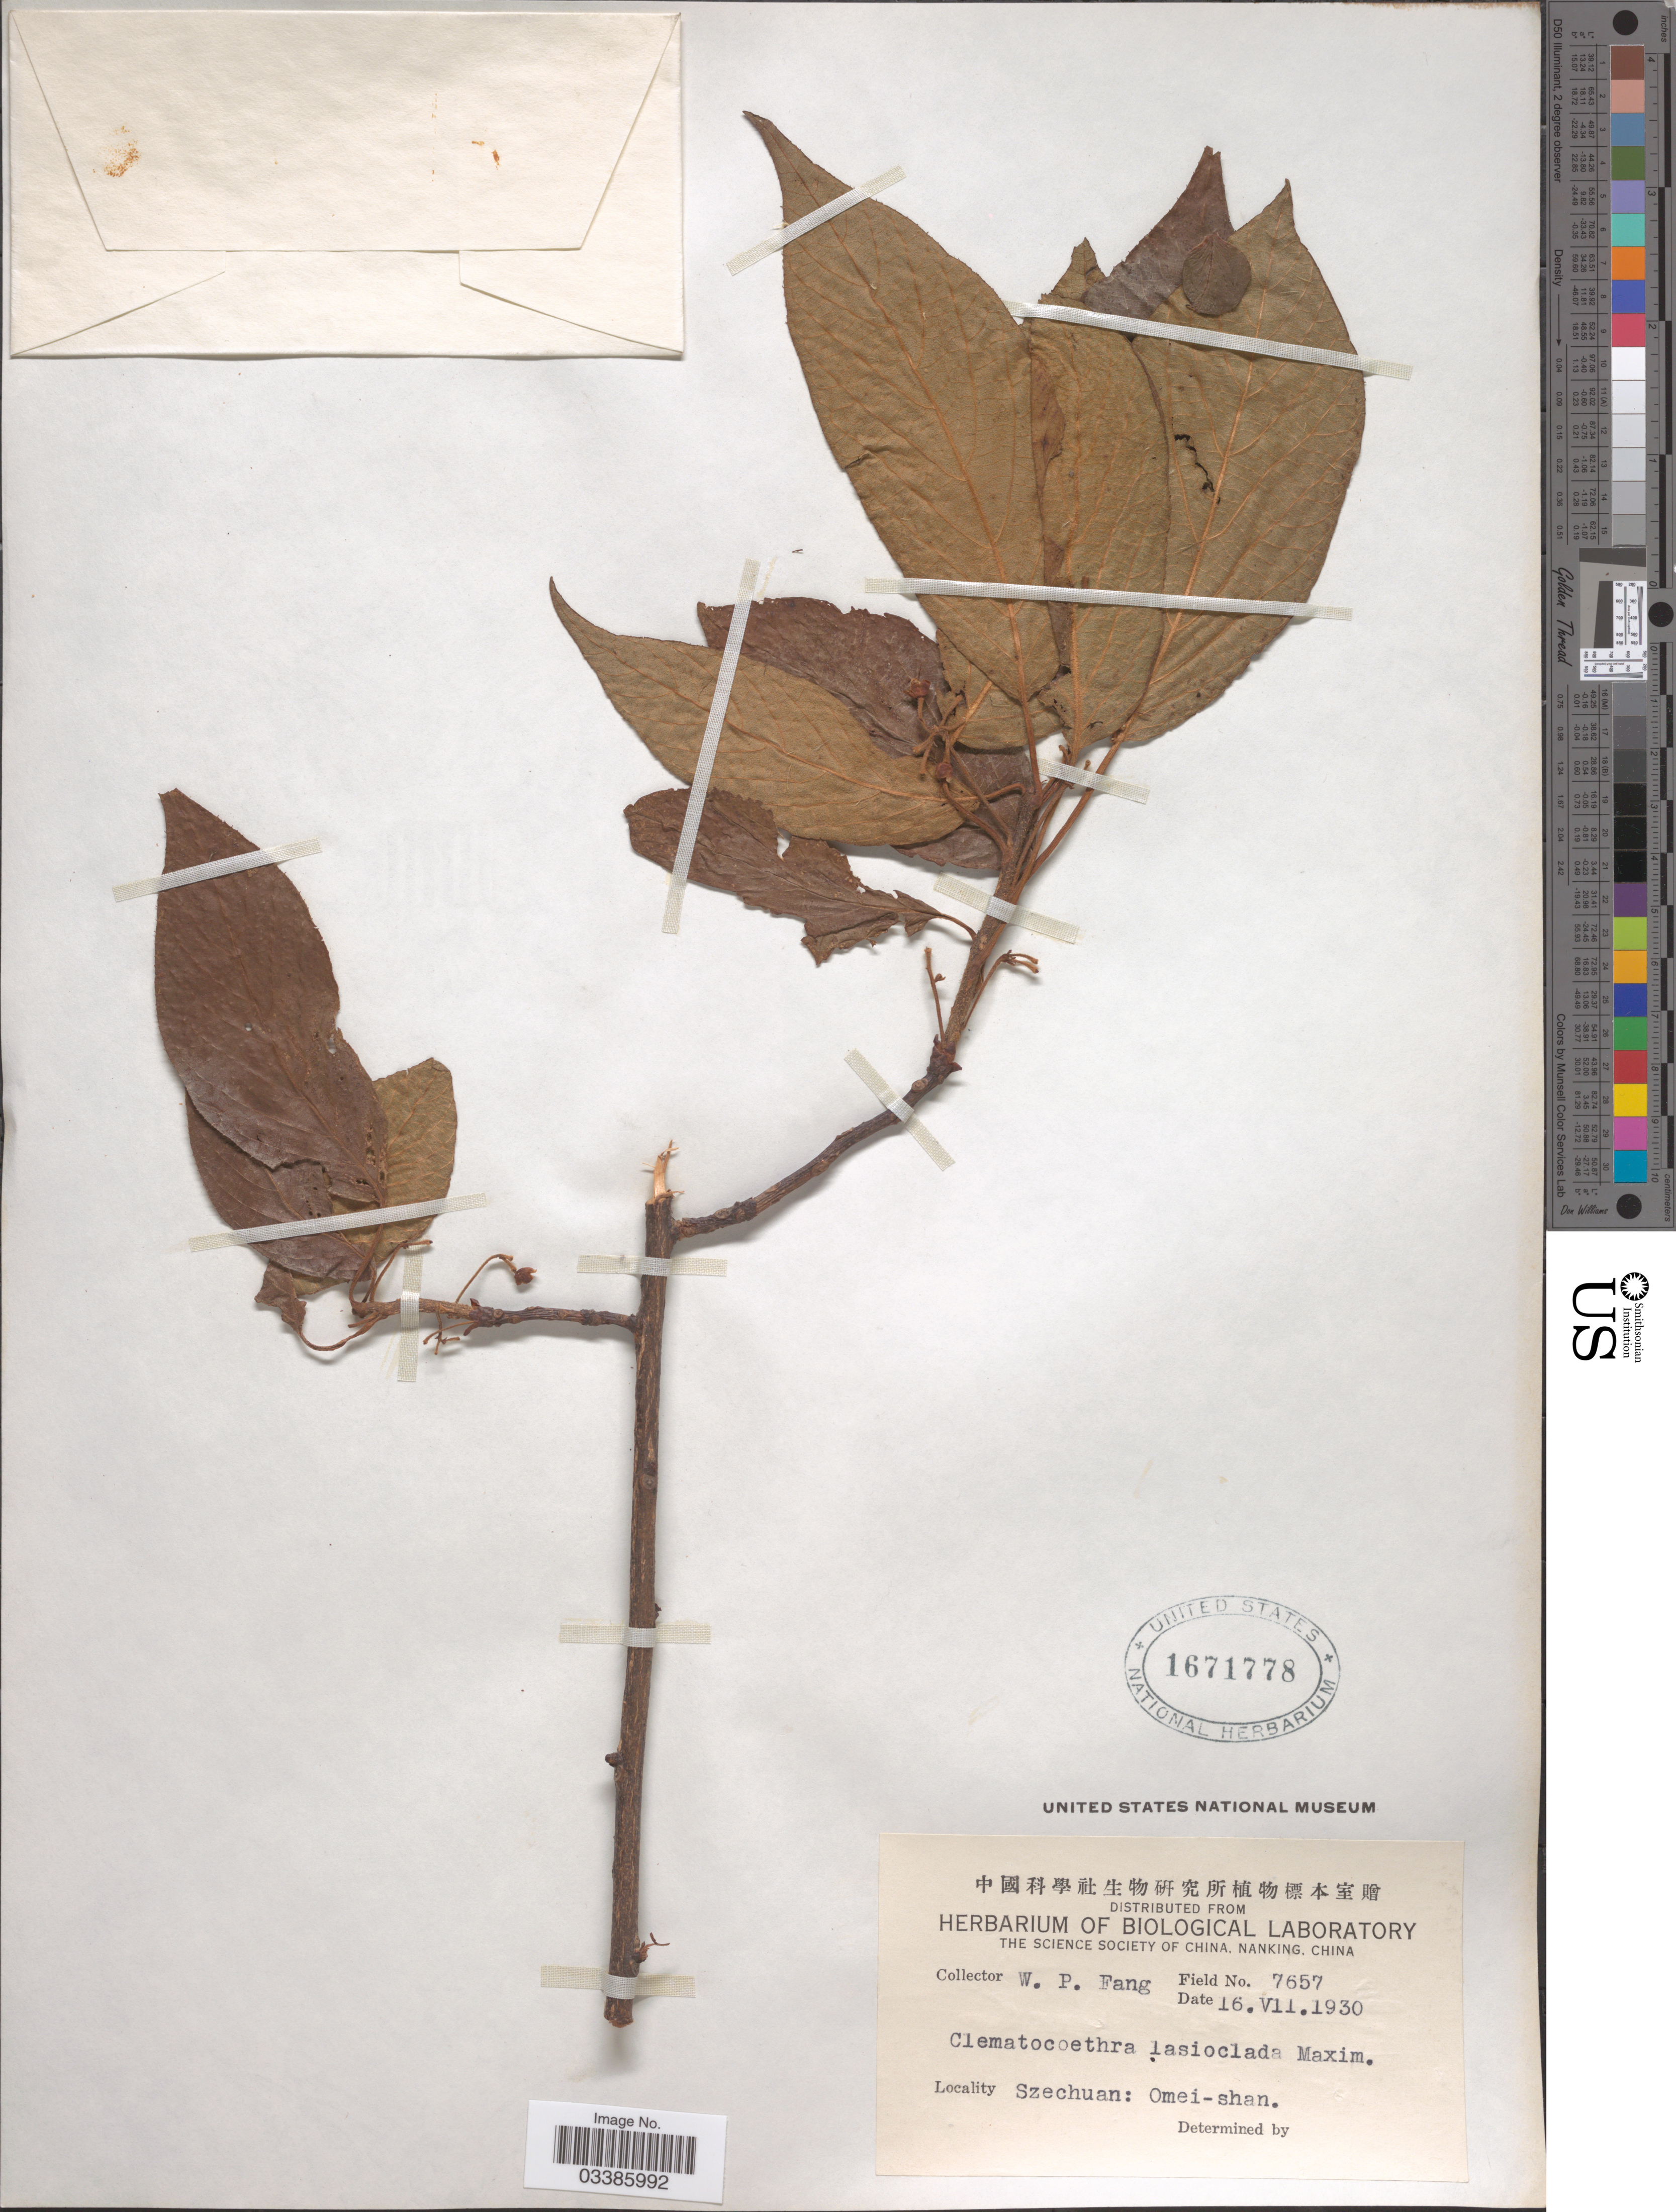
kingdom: Plantae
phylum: Tracheophyta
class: Magnoliopsida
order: Ericales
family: Actinidiaceae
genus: Clematoclethra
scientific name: Clematoclethra lasioclada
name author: Maxim.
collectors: W. P. Fang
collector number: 7657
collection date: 1930-07-16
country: China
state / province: Sichuan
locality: Szechuan: Omei-shan.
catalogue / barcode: US 1671778